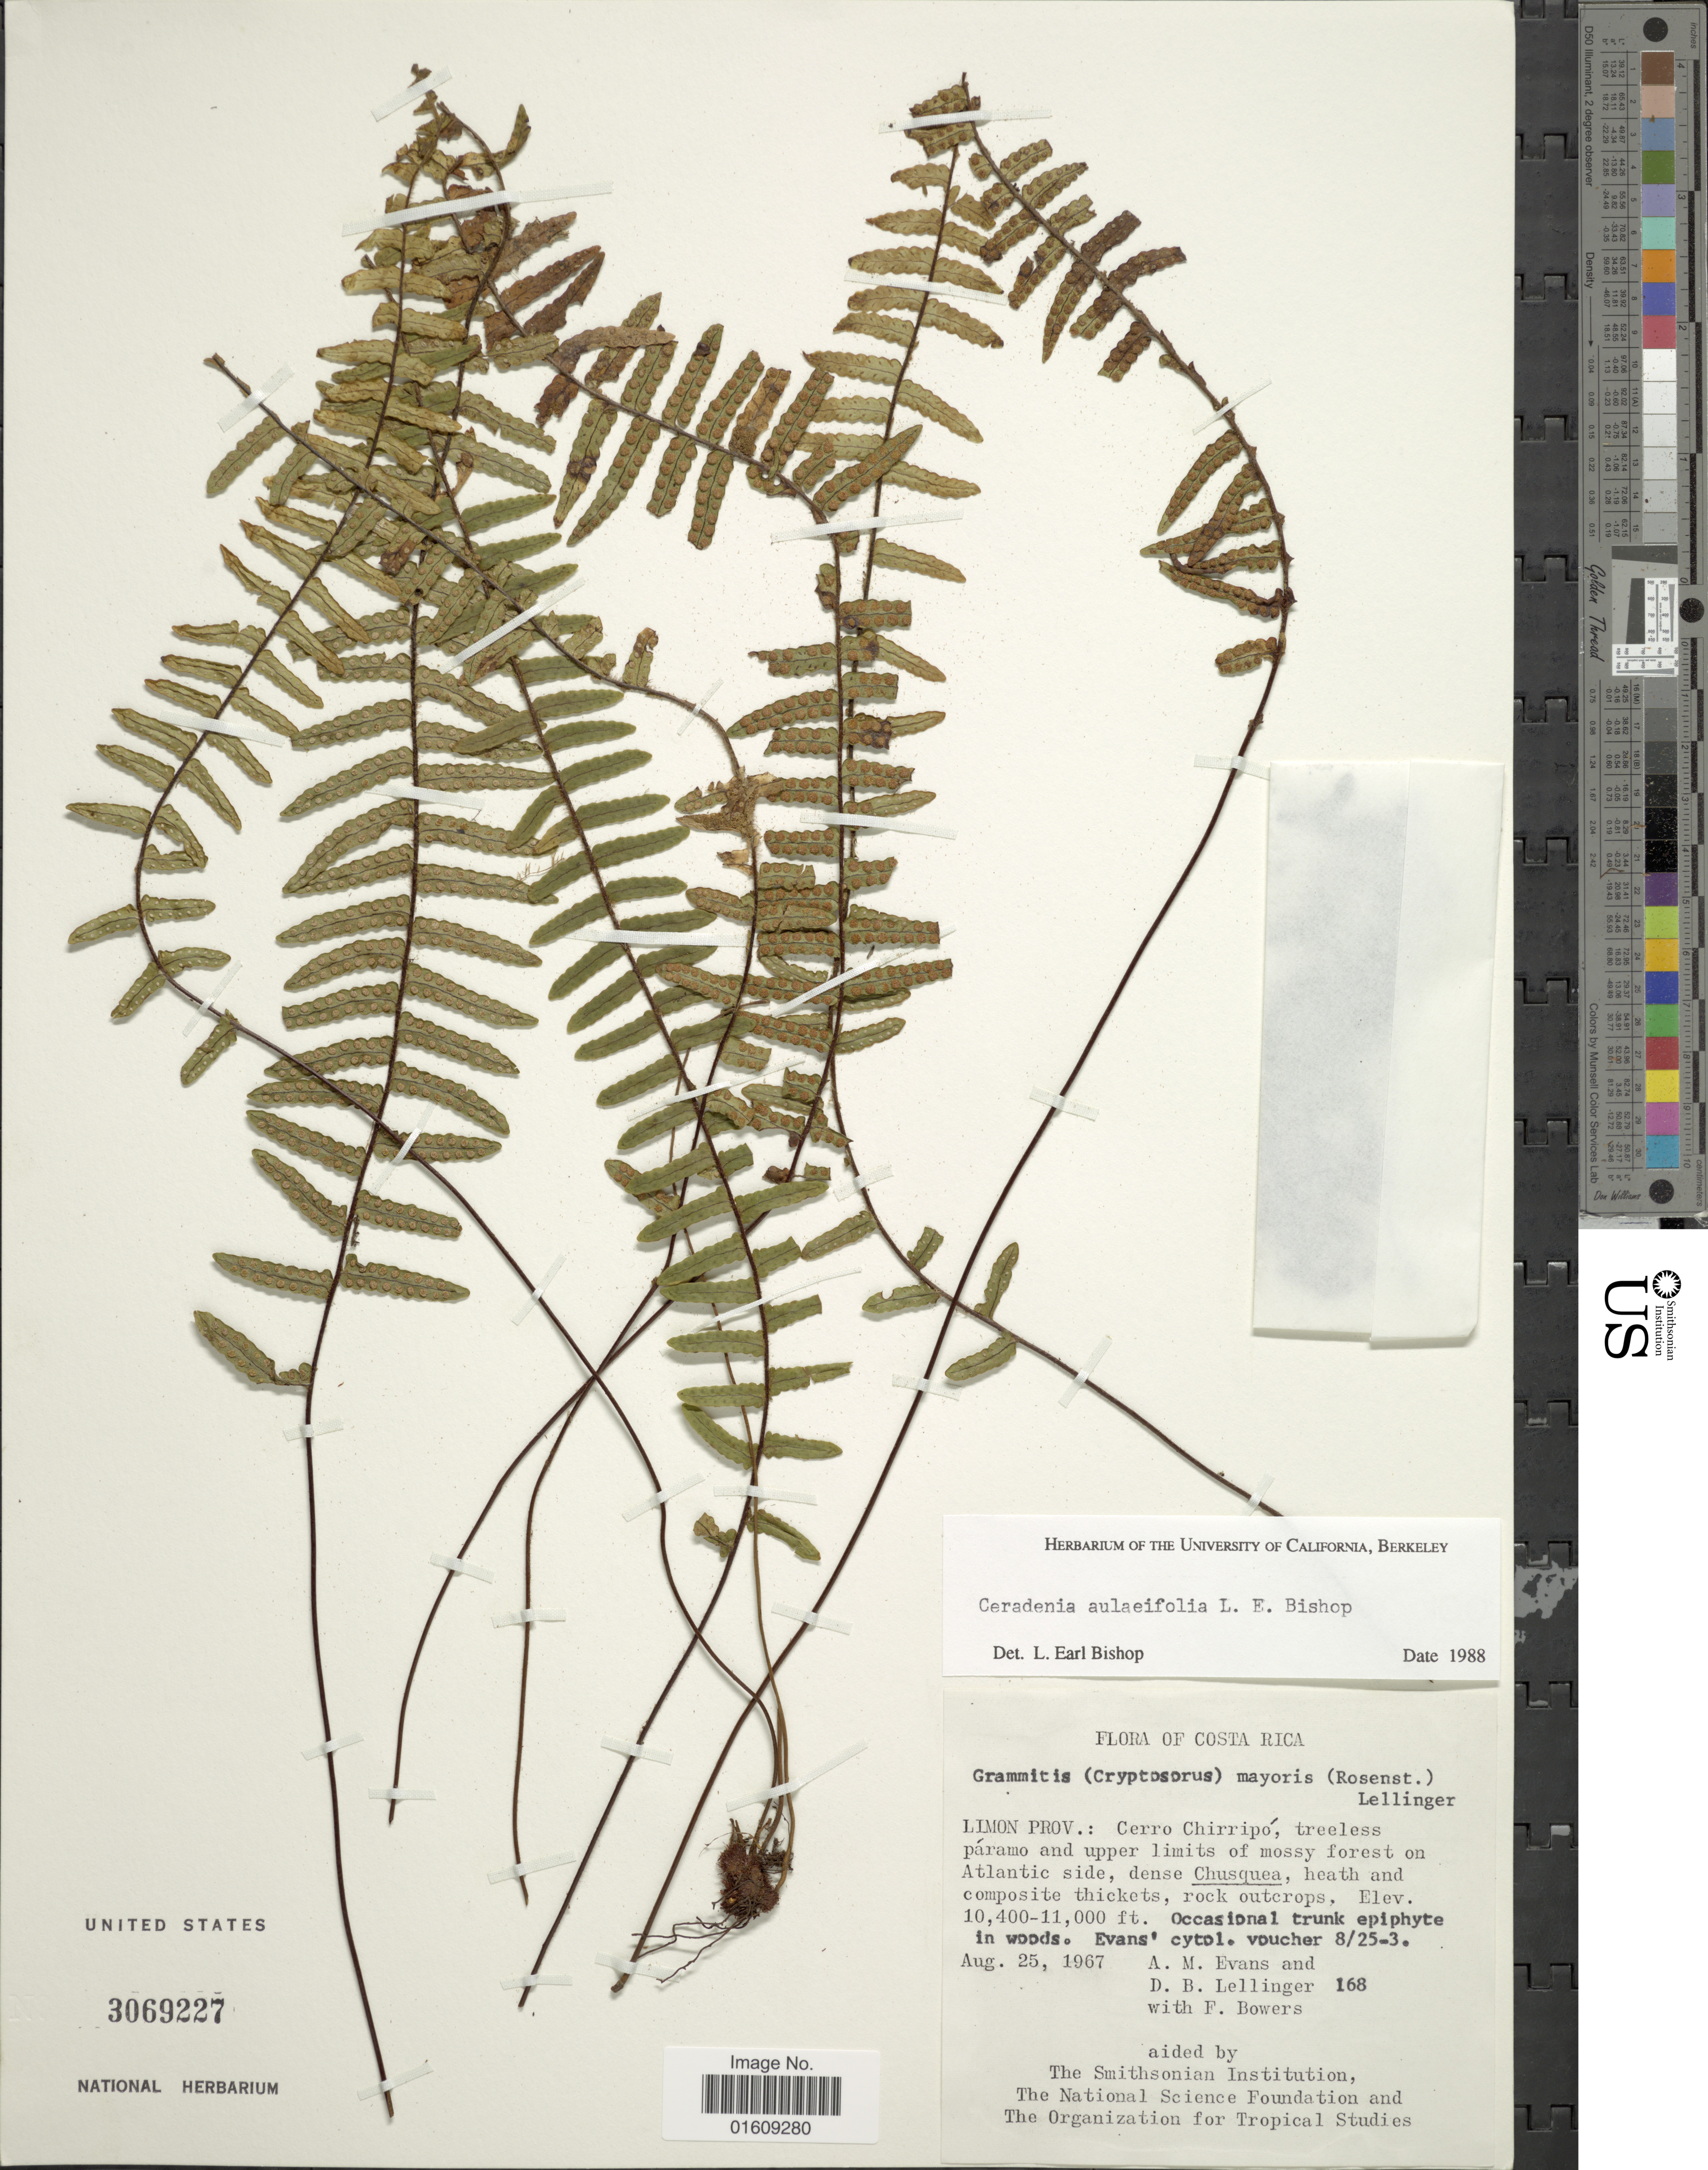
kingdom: Plantae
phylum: Tracheophyta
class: Polypodiopsida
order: Polypodiales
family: Polypodiaceae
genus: Ceradenia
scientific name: Ceradenia mayoris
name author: (Rosenst.) L.E. Bishop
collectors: A. M. Evans, D. B. Lellinger & F. Bowers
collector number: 168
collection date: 1967-08-25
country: Costa Rica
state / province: Limón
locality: Costa Rica, Limon prov.: cerro Chirripó, treeless páramo and upper limits of mossy forest on Atlantic side, dense Chusquea.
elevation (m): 3170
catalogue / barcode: US 3069227